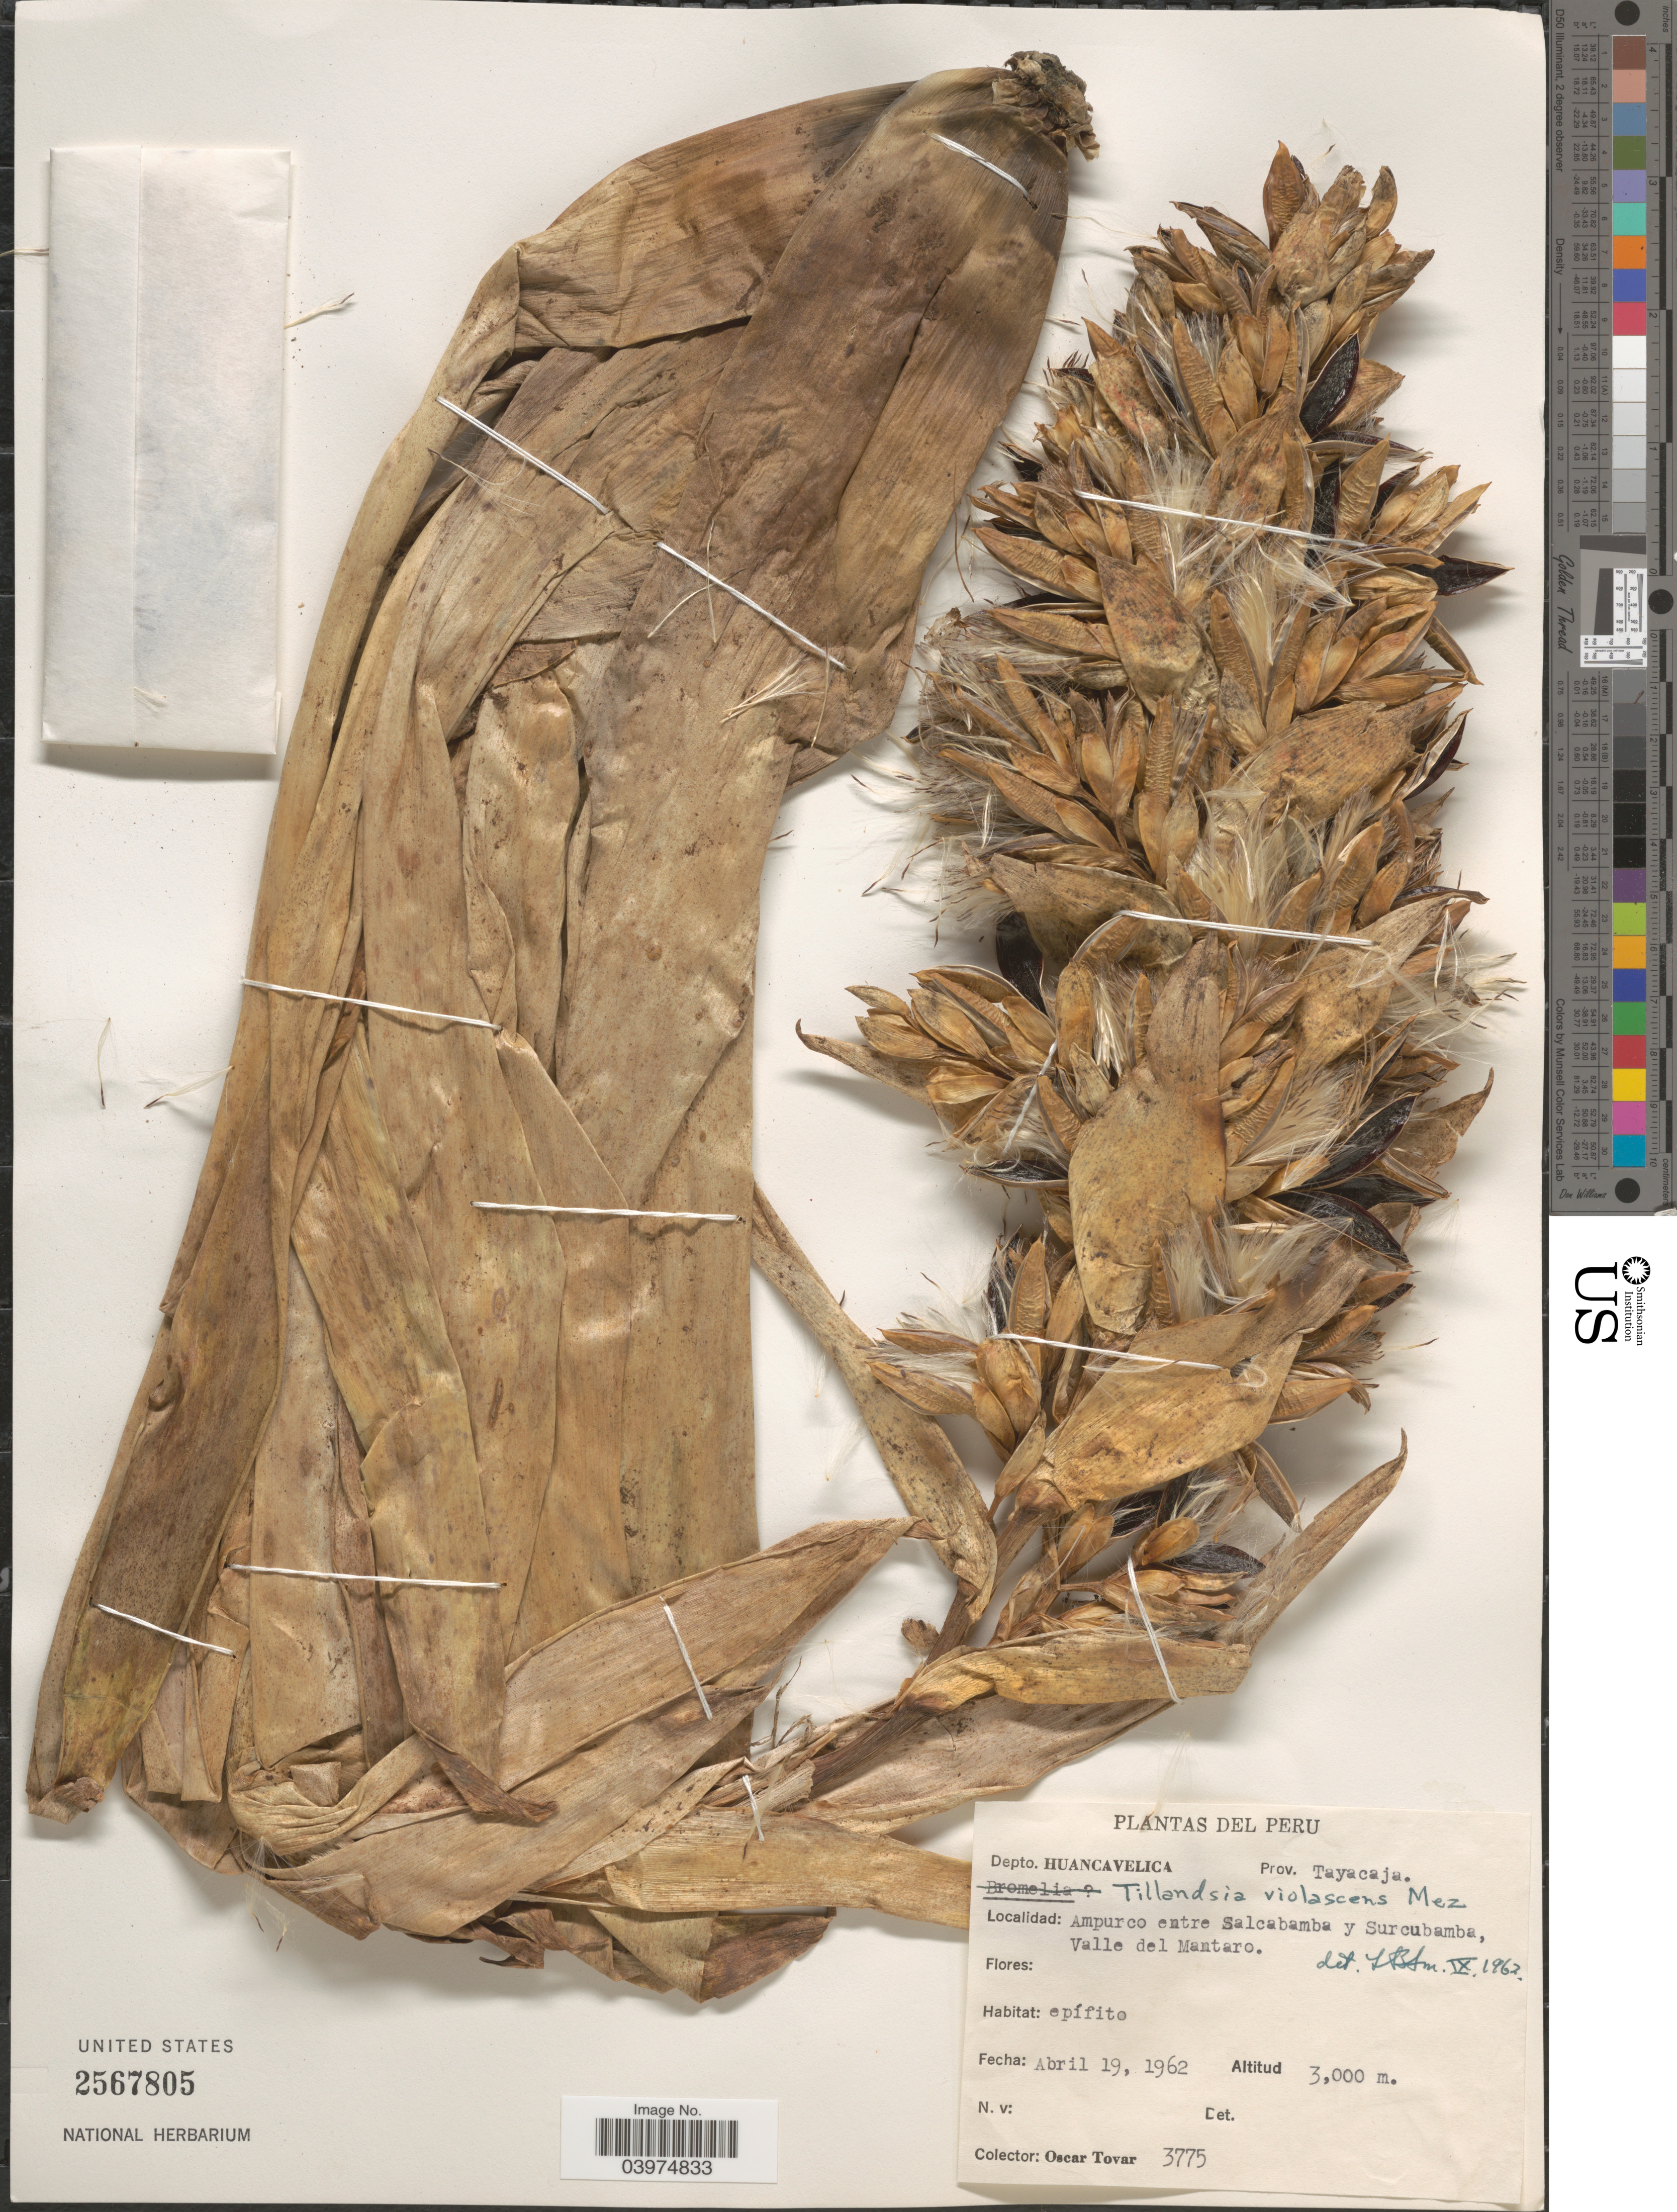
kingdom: Plantae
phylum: Tracheophyta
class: Liliopsida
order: Poales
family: Bromeliaceae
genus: Tillandsia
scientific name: Tillandsia violascens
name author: Mez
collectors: Ó. Tovar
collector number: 3775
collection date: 1962-04-19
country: Peru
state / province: Huancavelica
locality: Depto. Huancavelica. Prov. Tayacaja. Ampurco entre Salcabamba y Surcubamba, Valle del Mantaro.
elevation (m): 3000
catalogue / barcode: US 2567805